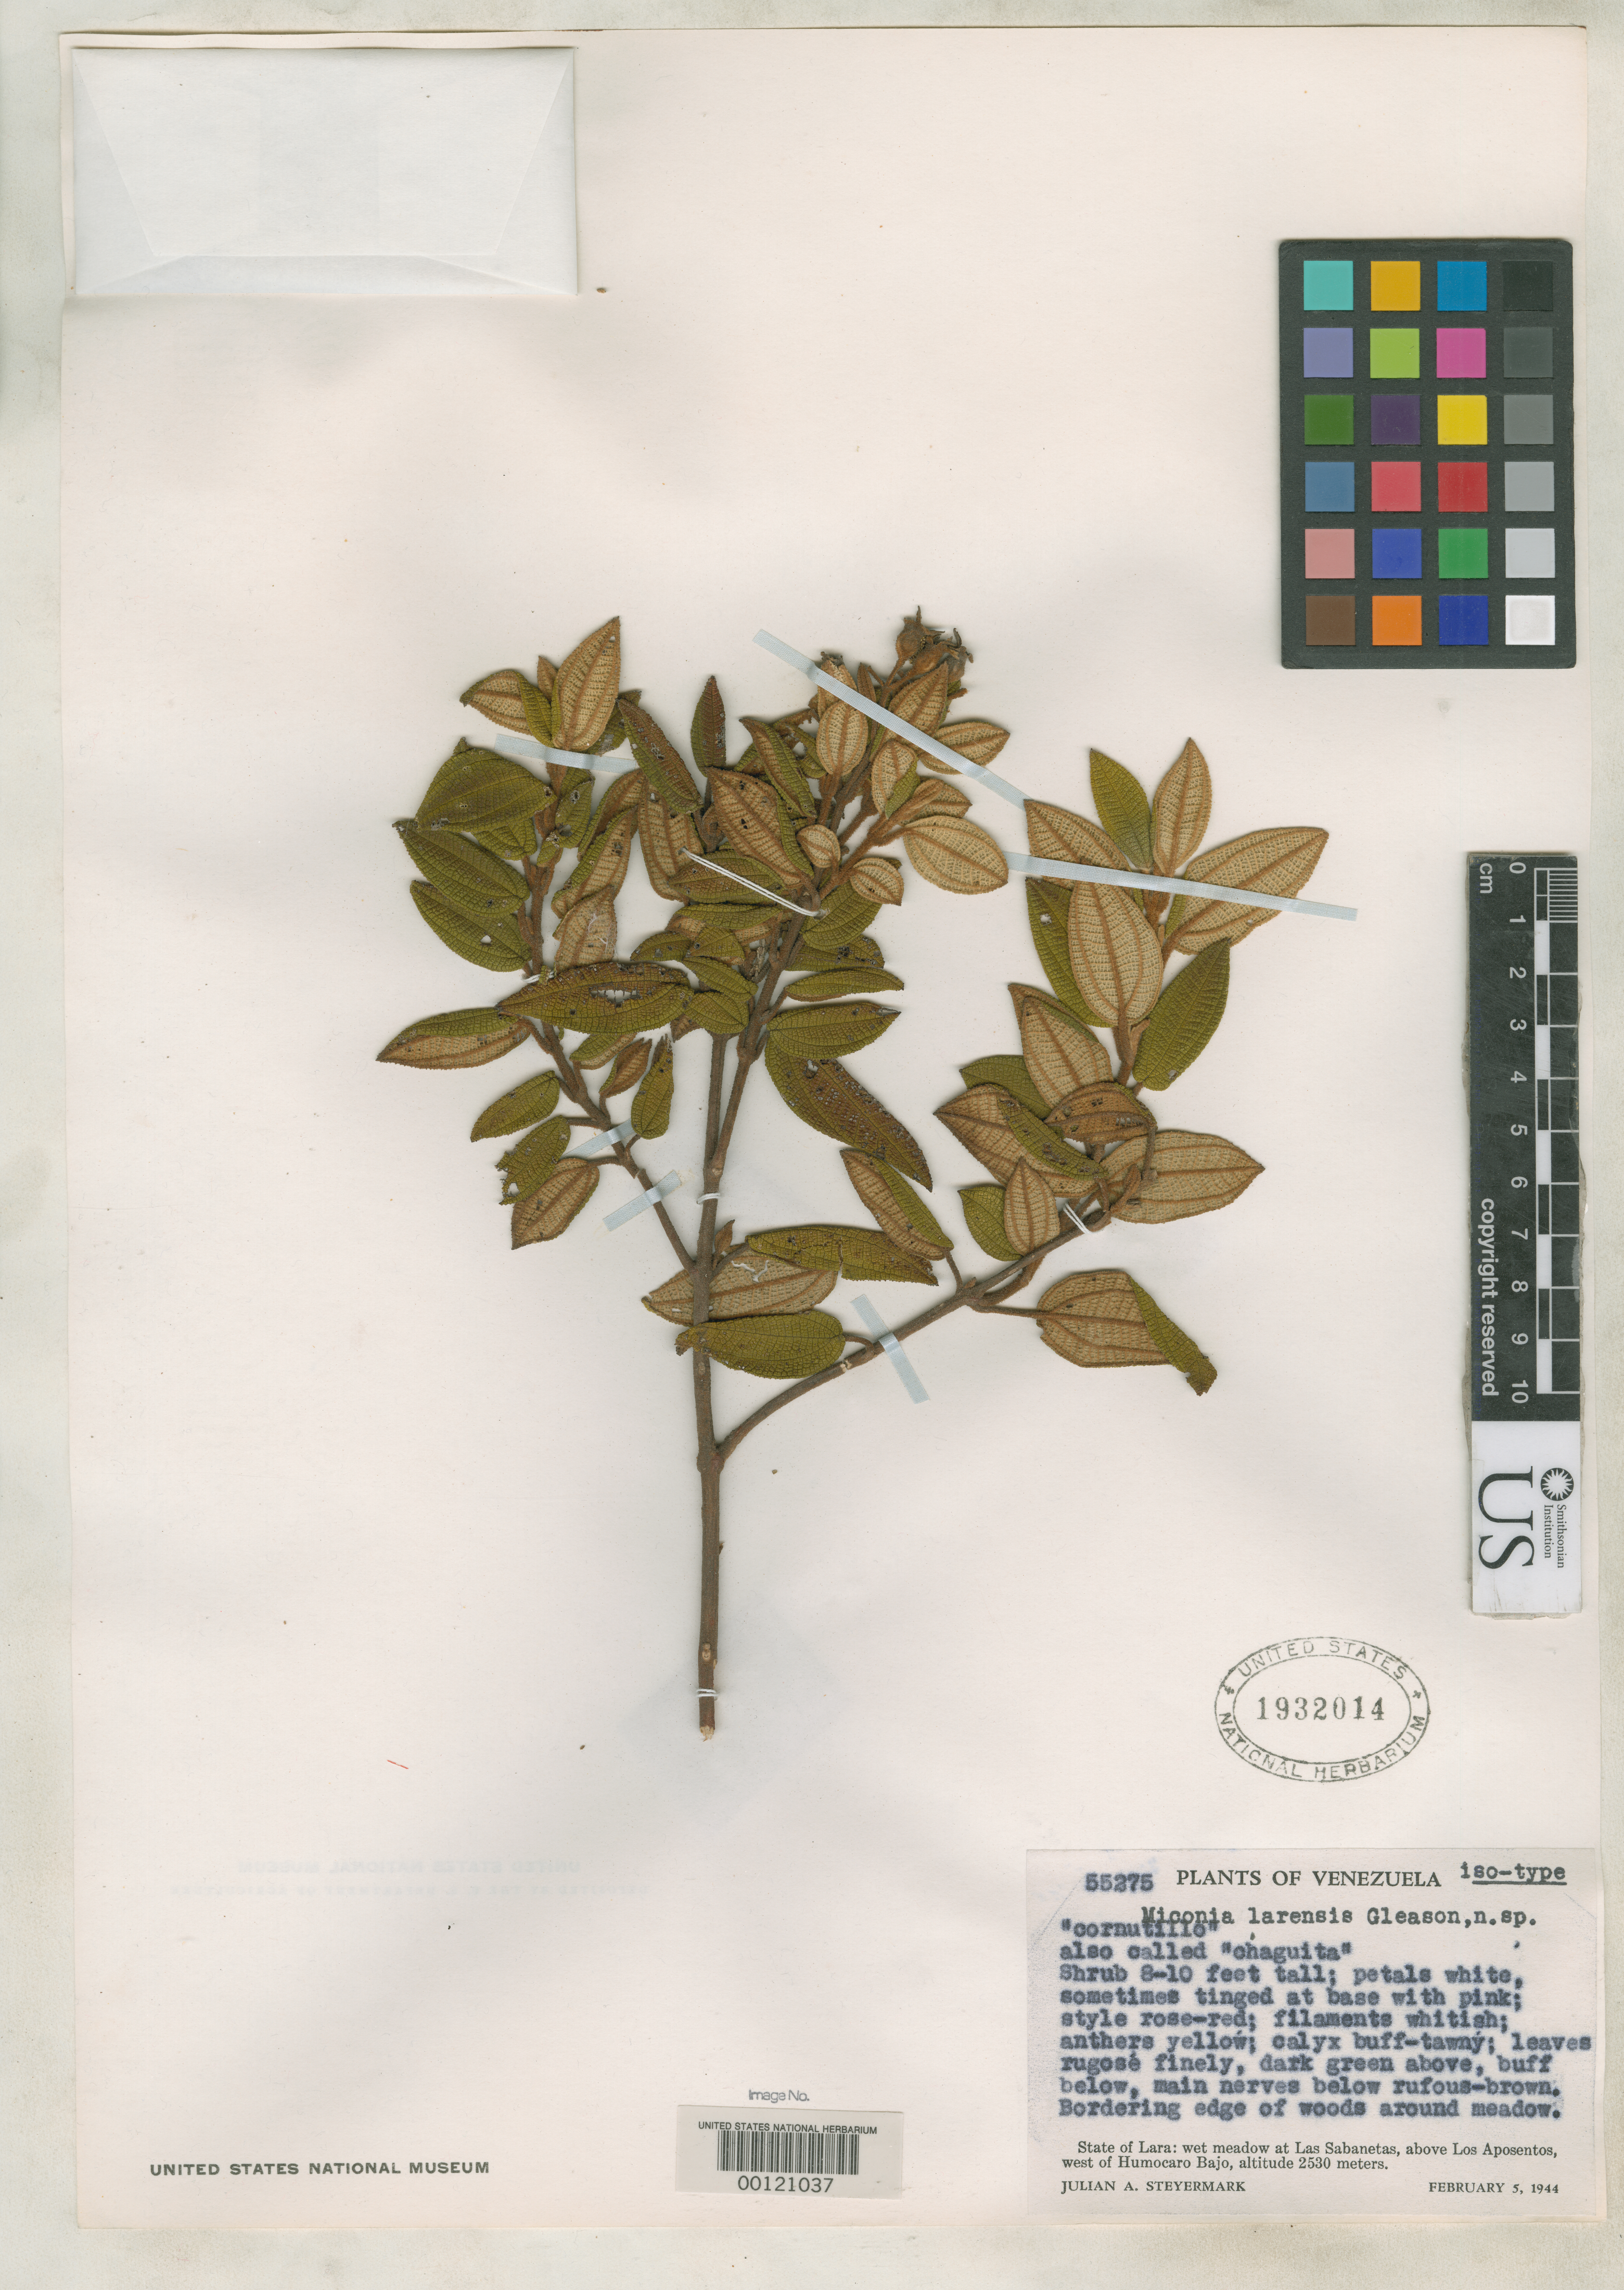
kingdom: Plantae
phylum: Tracheophyta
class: Magnoliopsida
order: Myrtales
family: Melastomataceae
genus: Miconia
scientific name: Miconia larensis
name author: Gleason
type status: Isotype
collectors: J. Steyermark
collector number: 55275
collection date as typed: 05 Feb 1944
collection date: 1944-02-05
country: Venezuela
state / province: Lara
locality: Las Sabenetas, above Los Aposentos, west of Humocaro Bajo.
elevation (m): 2530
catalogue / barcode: US 1932014